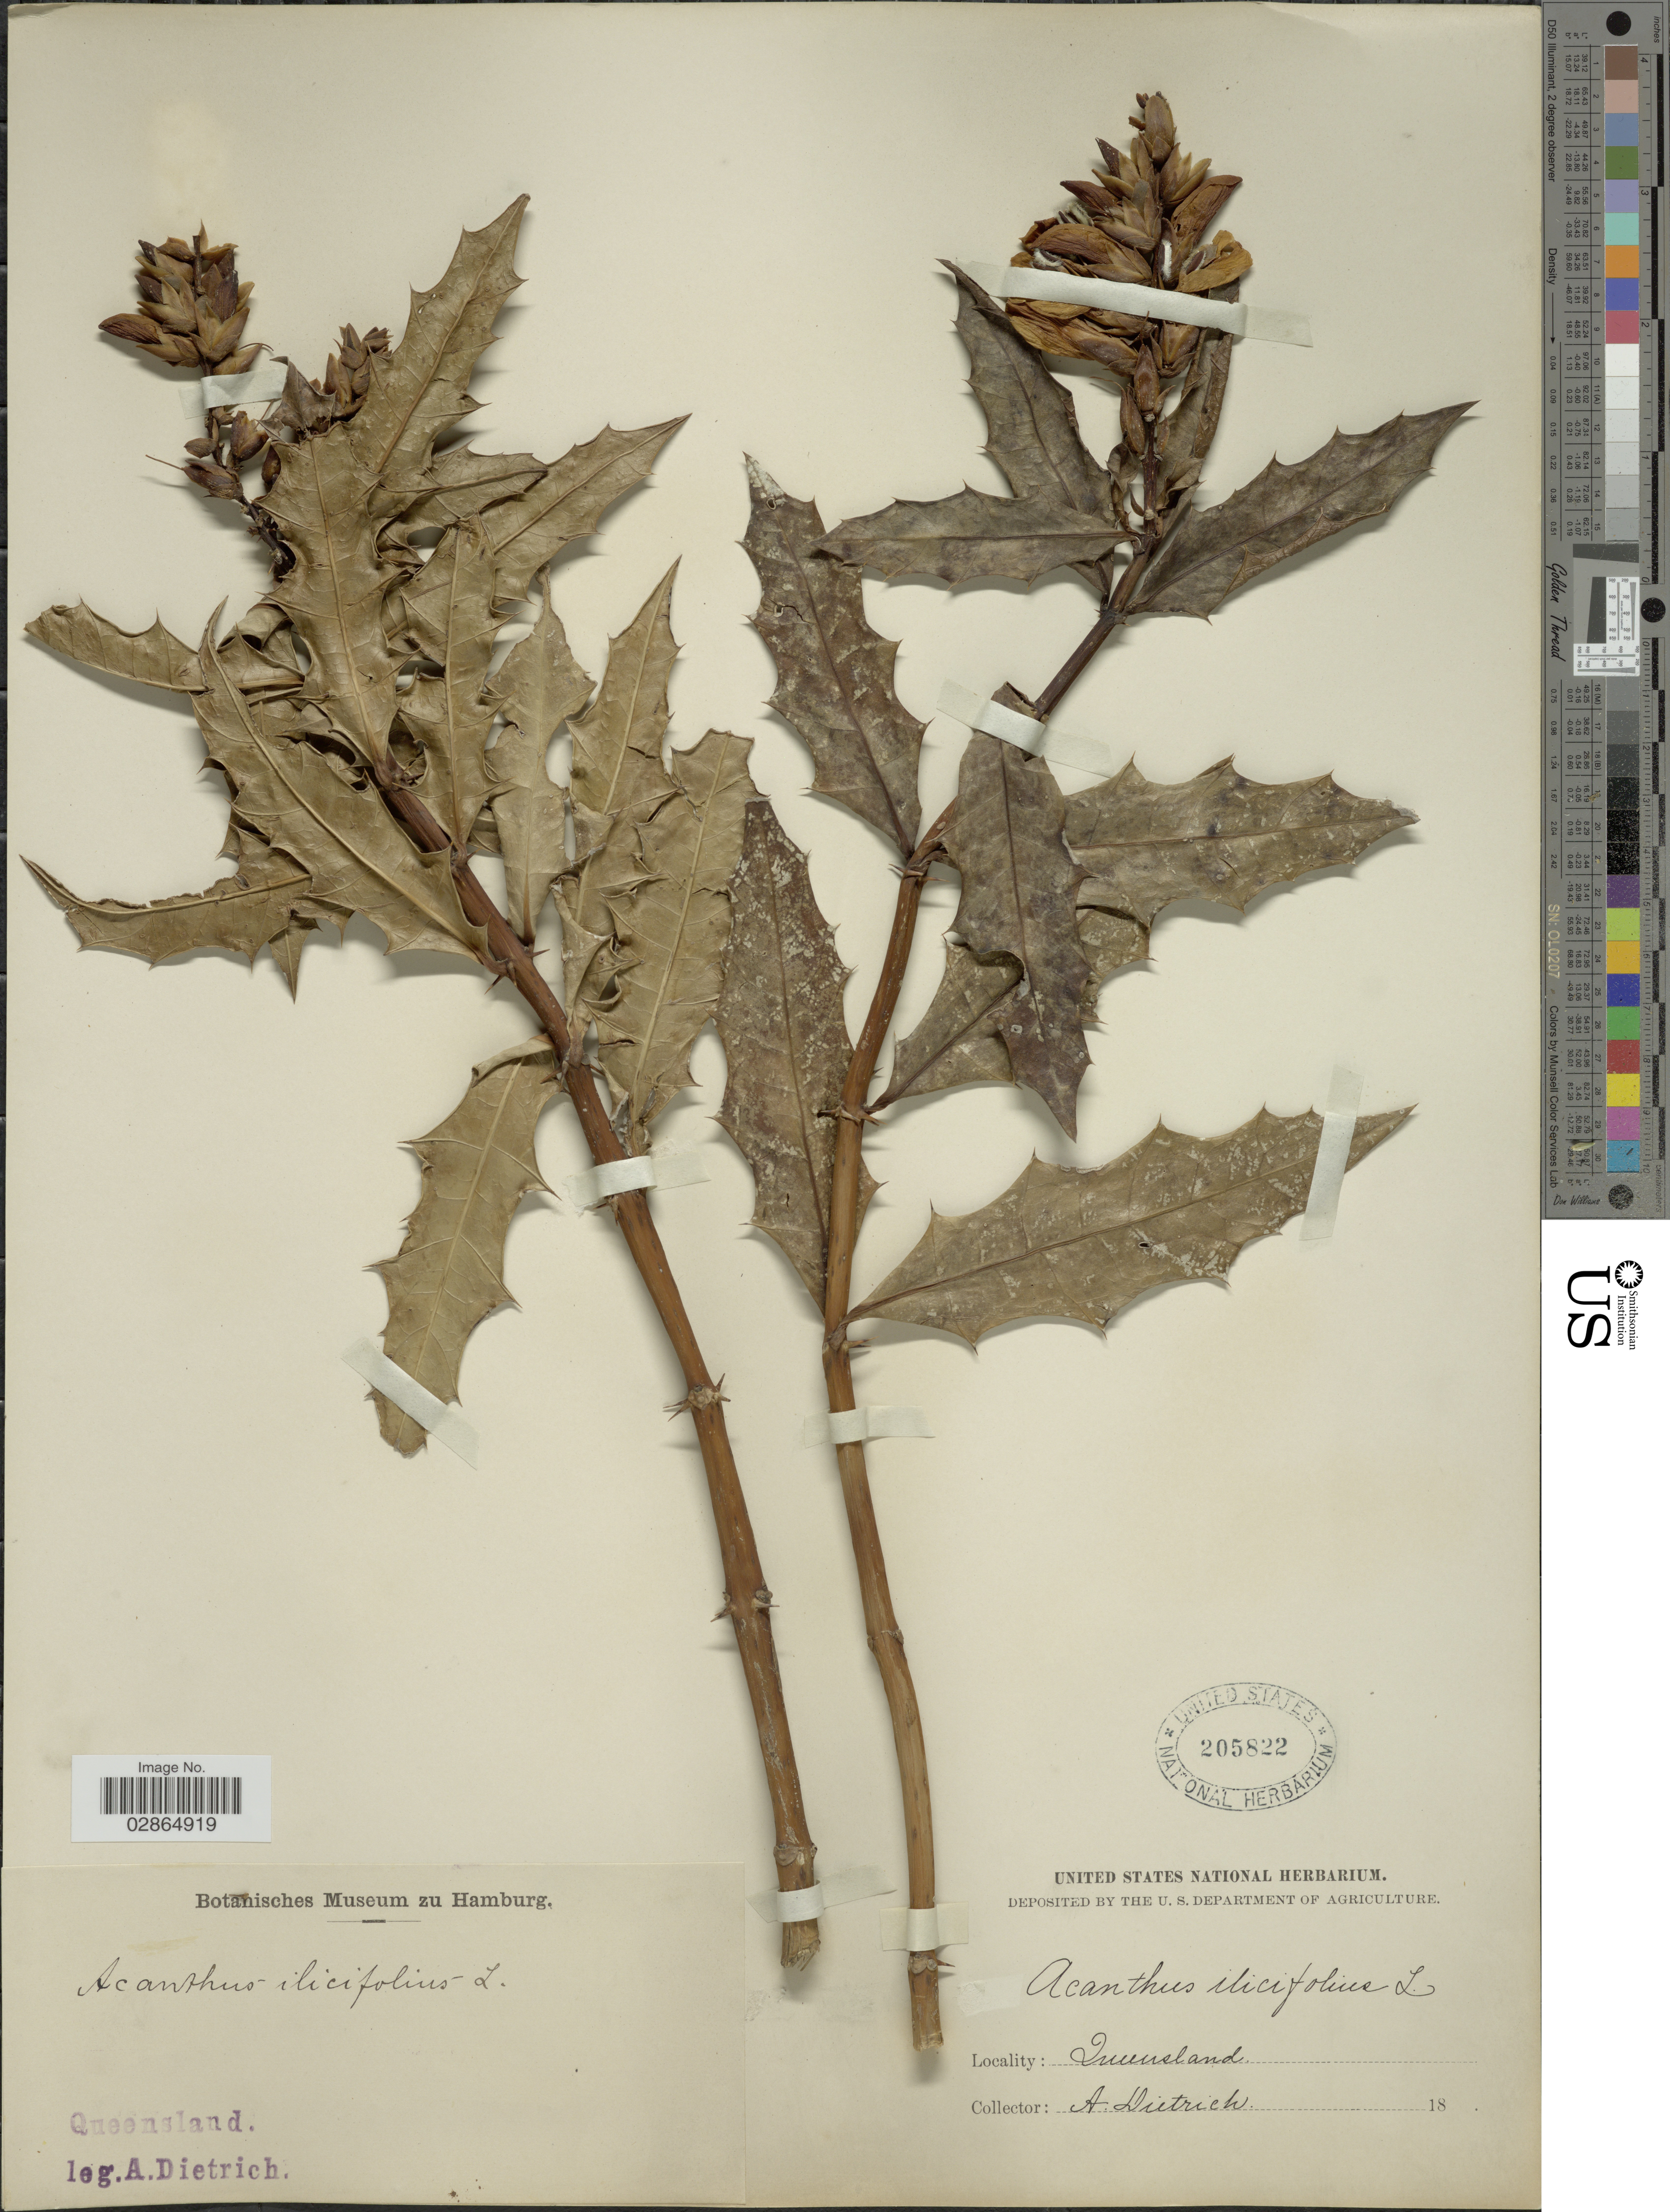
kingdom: Plantae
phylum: Tracheophyta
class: Magnoliopsida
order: Lamiales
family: Acanthaceae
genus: Acanthus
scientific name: Acanthus ilicifolius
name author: L.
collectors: A. Dietrich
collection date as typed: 18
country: Australia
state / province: Queensland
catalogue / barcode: US 205822